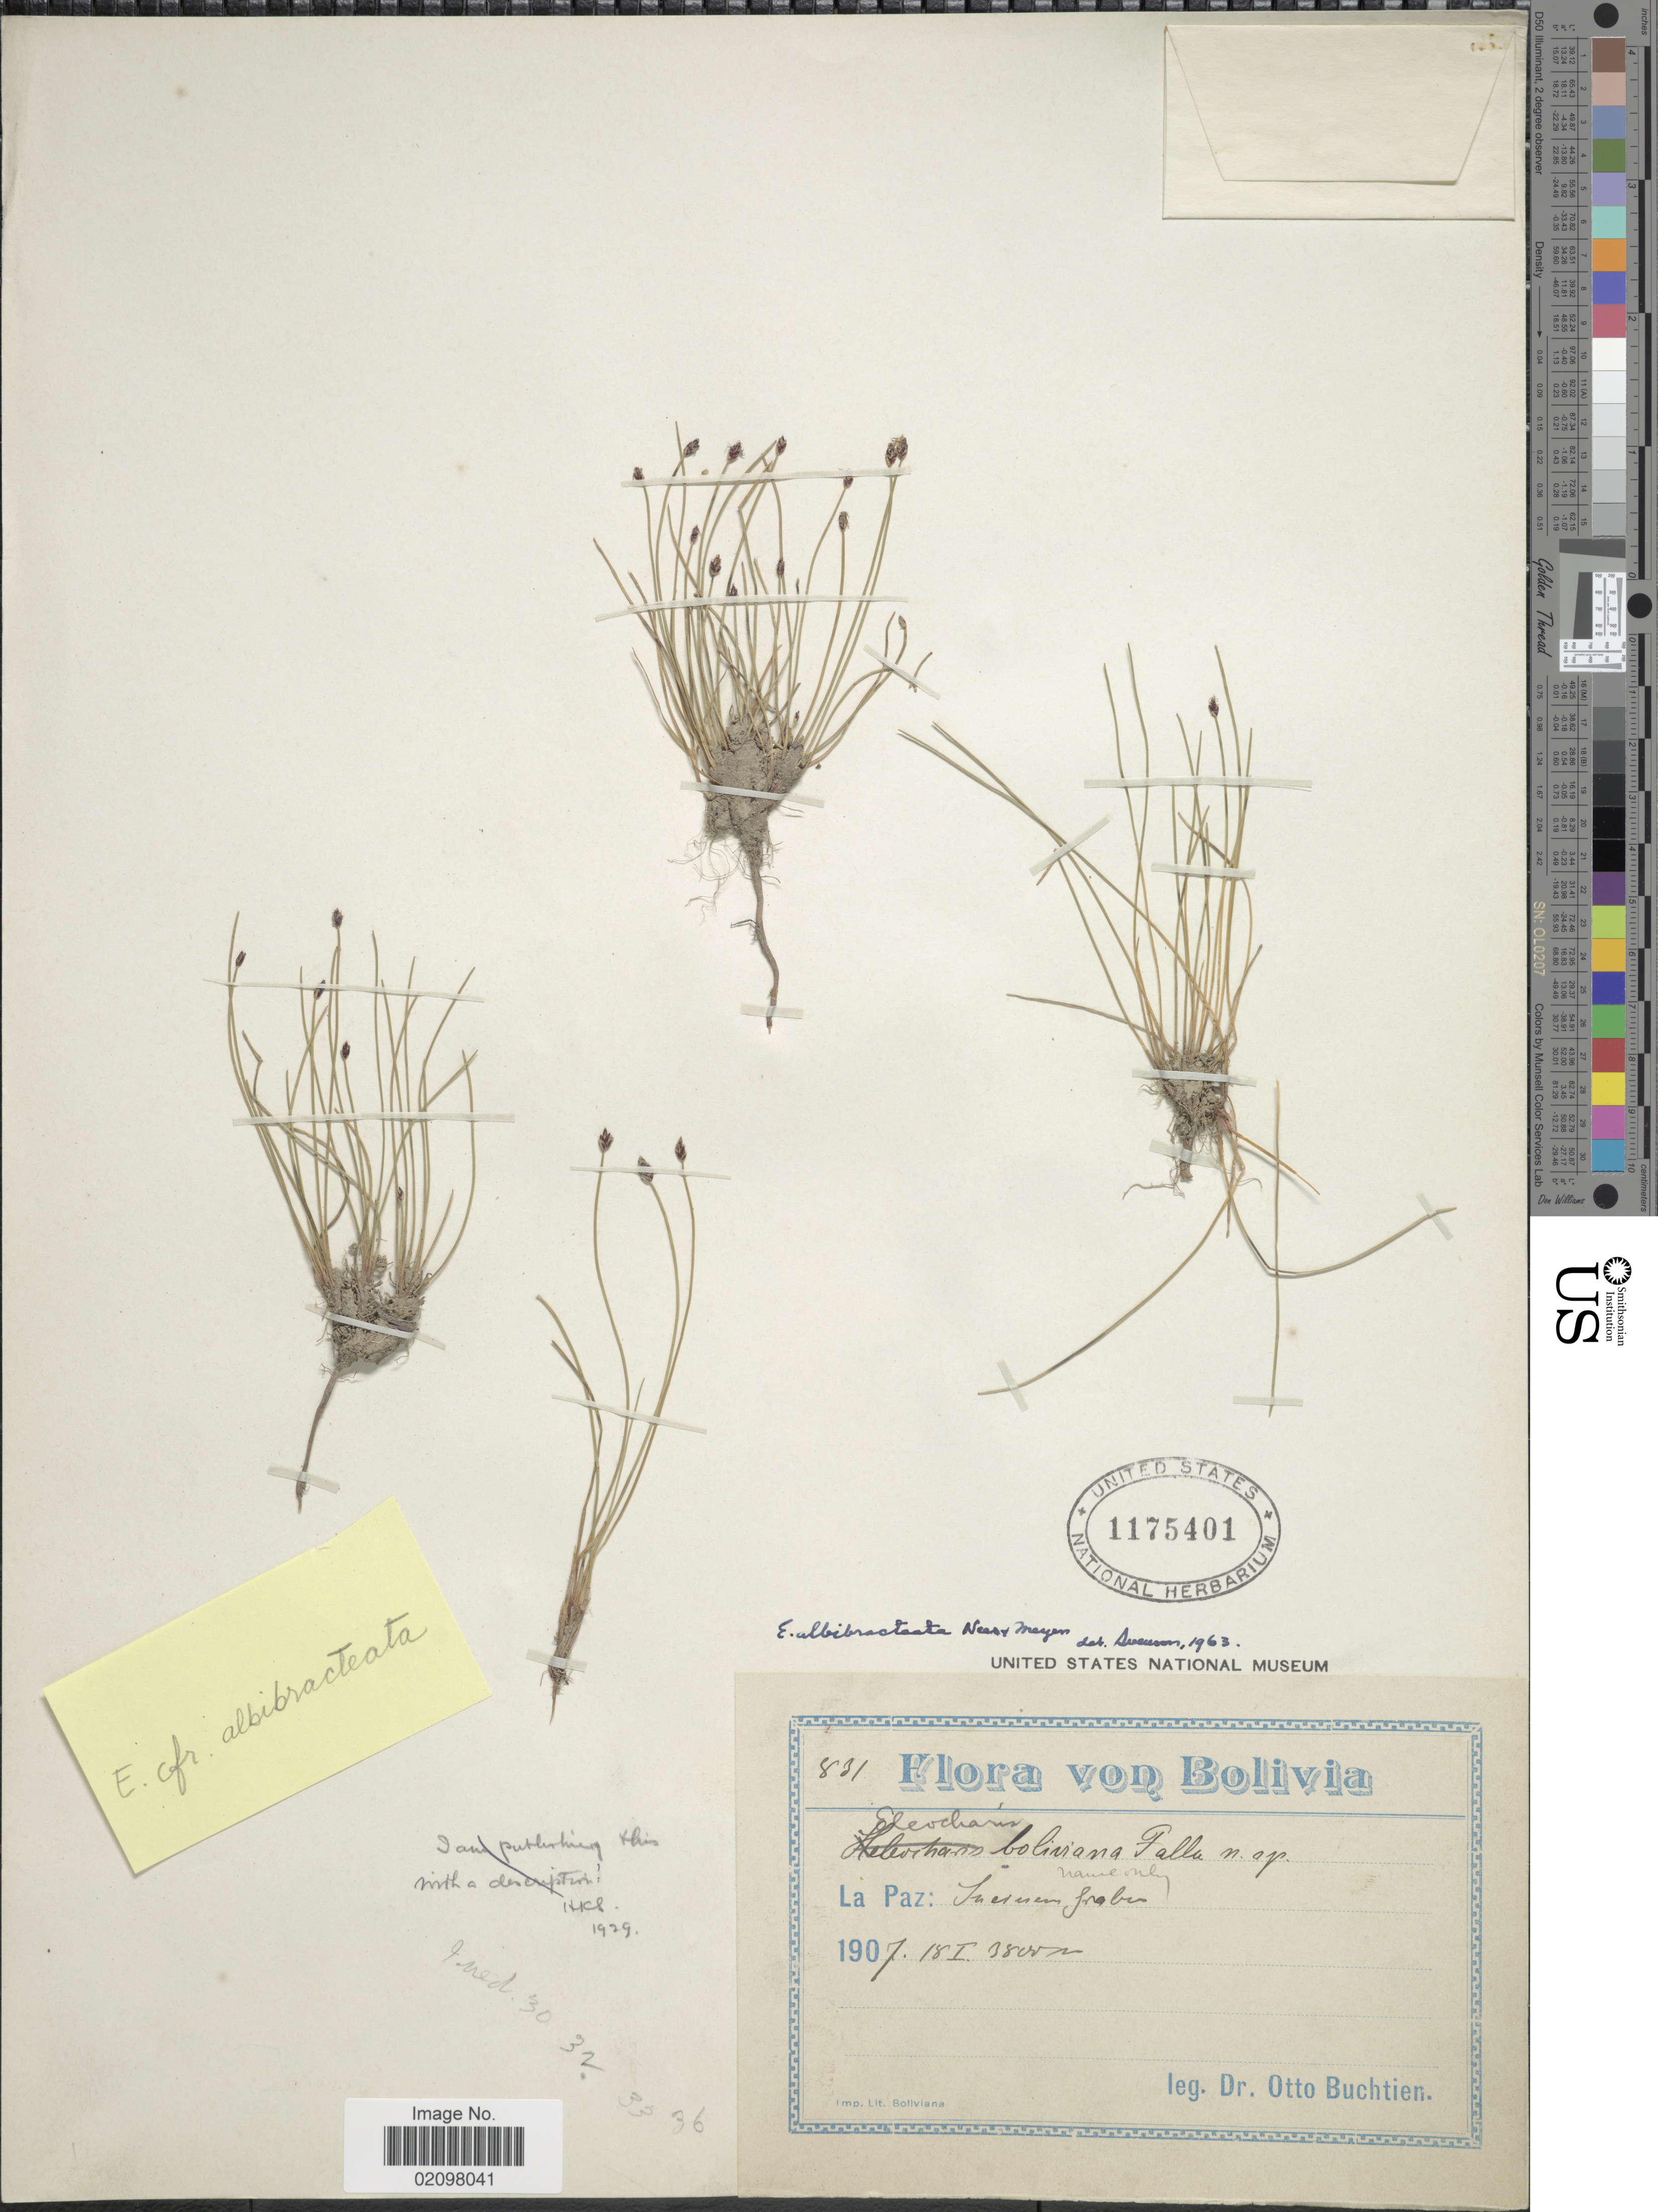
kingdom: Plantae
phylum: Tracheophyta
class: Liliopsida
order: Poales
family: Cyperaceae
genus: Eleocharis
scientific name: Eleocharis albibracteata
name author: Nees & Meyen ex Kunth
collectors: O. Buchtien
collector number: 831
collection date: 1907-01-18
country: Bolivia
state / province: La Paz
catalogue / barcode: US 1175401